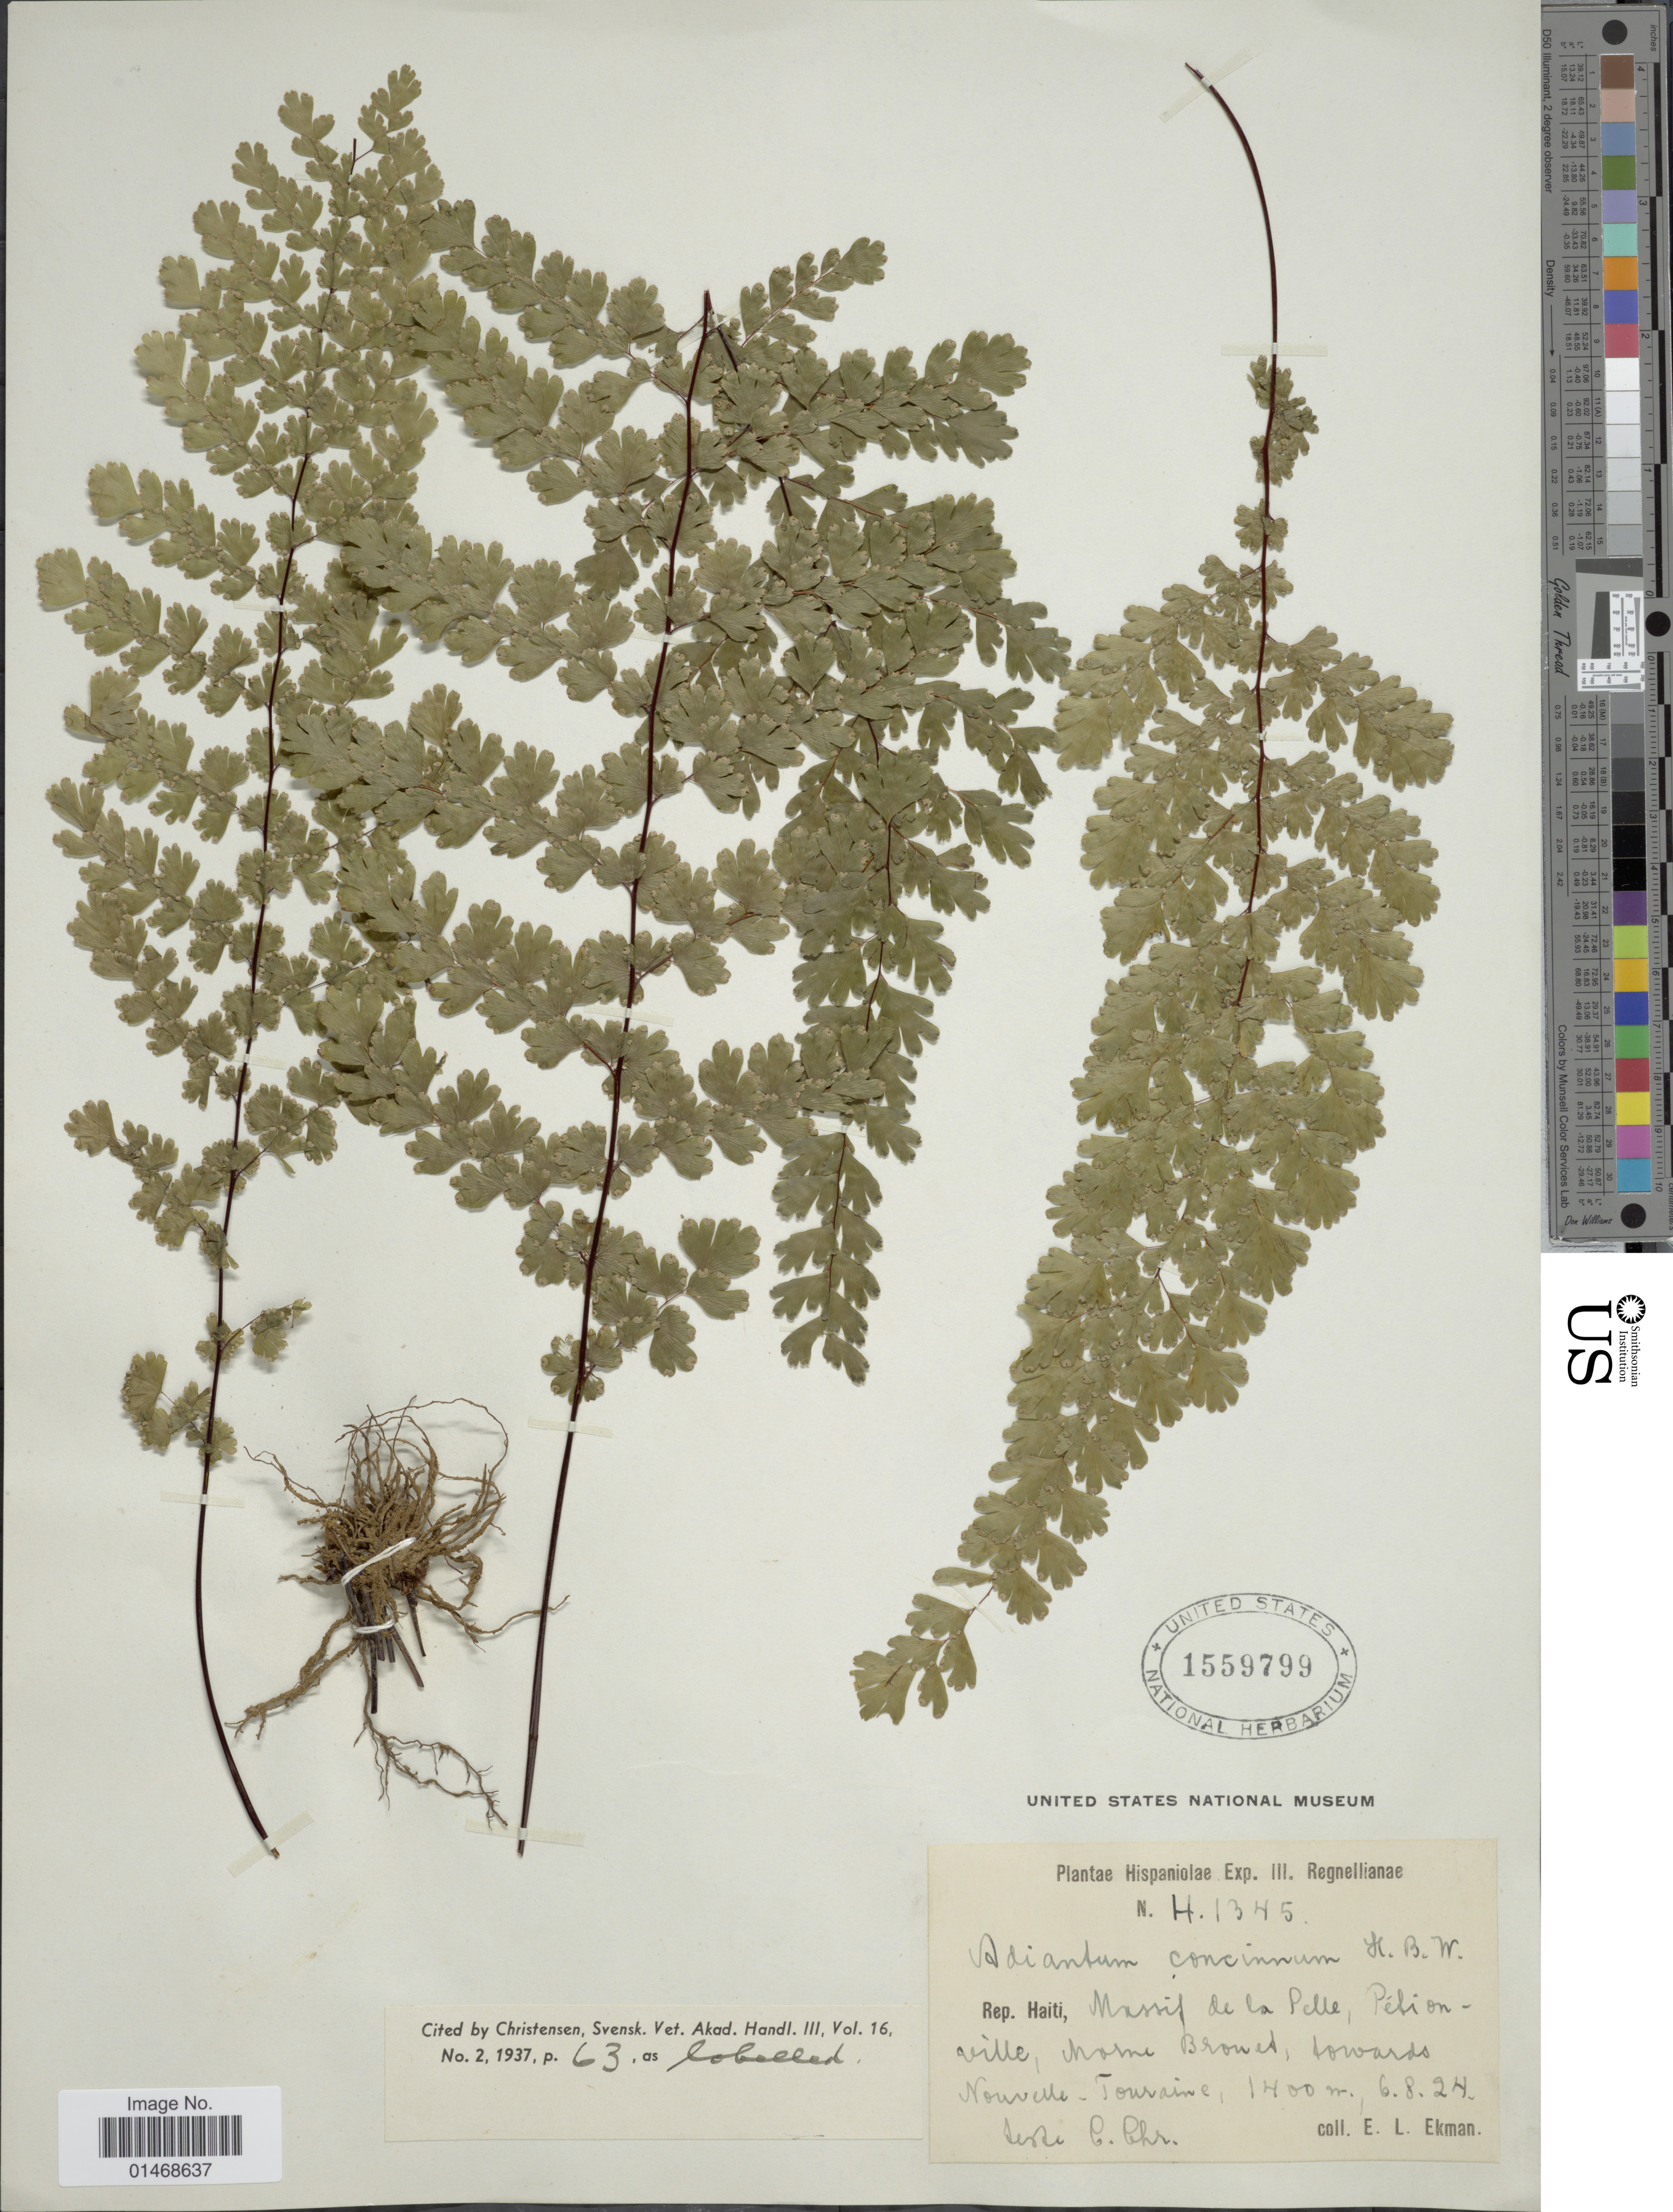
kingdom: Plantae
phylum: Tracheophyta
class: Polypodiopsida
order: Polypodiales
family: Pteridaceae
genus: Adiantum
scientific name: Adiantum concinnum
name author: Humb. & Bonpl. ex Willd.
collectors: E. L. Ekman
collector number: H 1345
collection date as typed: Transcribed d/m/y: 6/8/24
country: Haiti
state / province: Ouest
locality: Rep. Haiti, Massif de la Pelle, Pétionville, Morne Brouet towards Nouvelle-Touraine.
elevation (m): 1400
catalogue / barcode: US 1559799